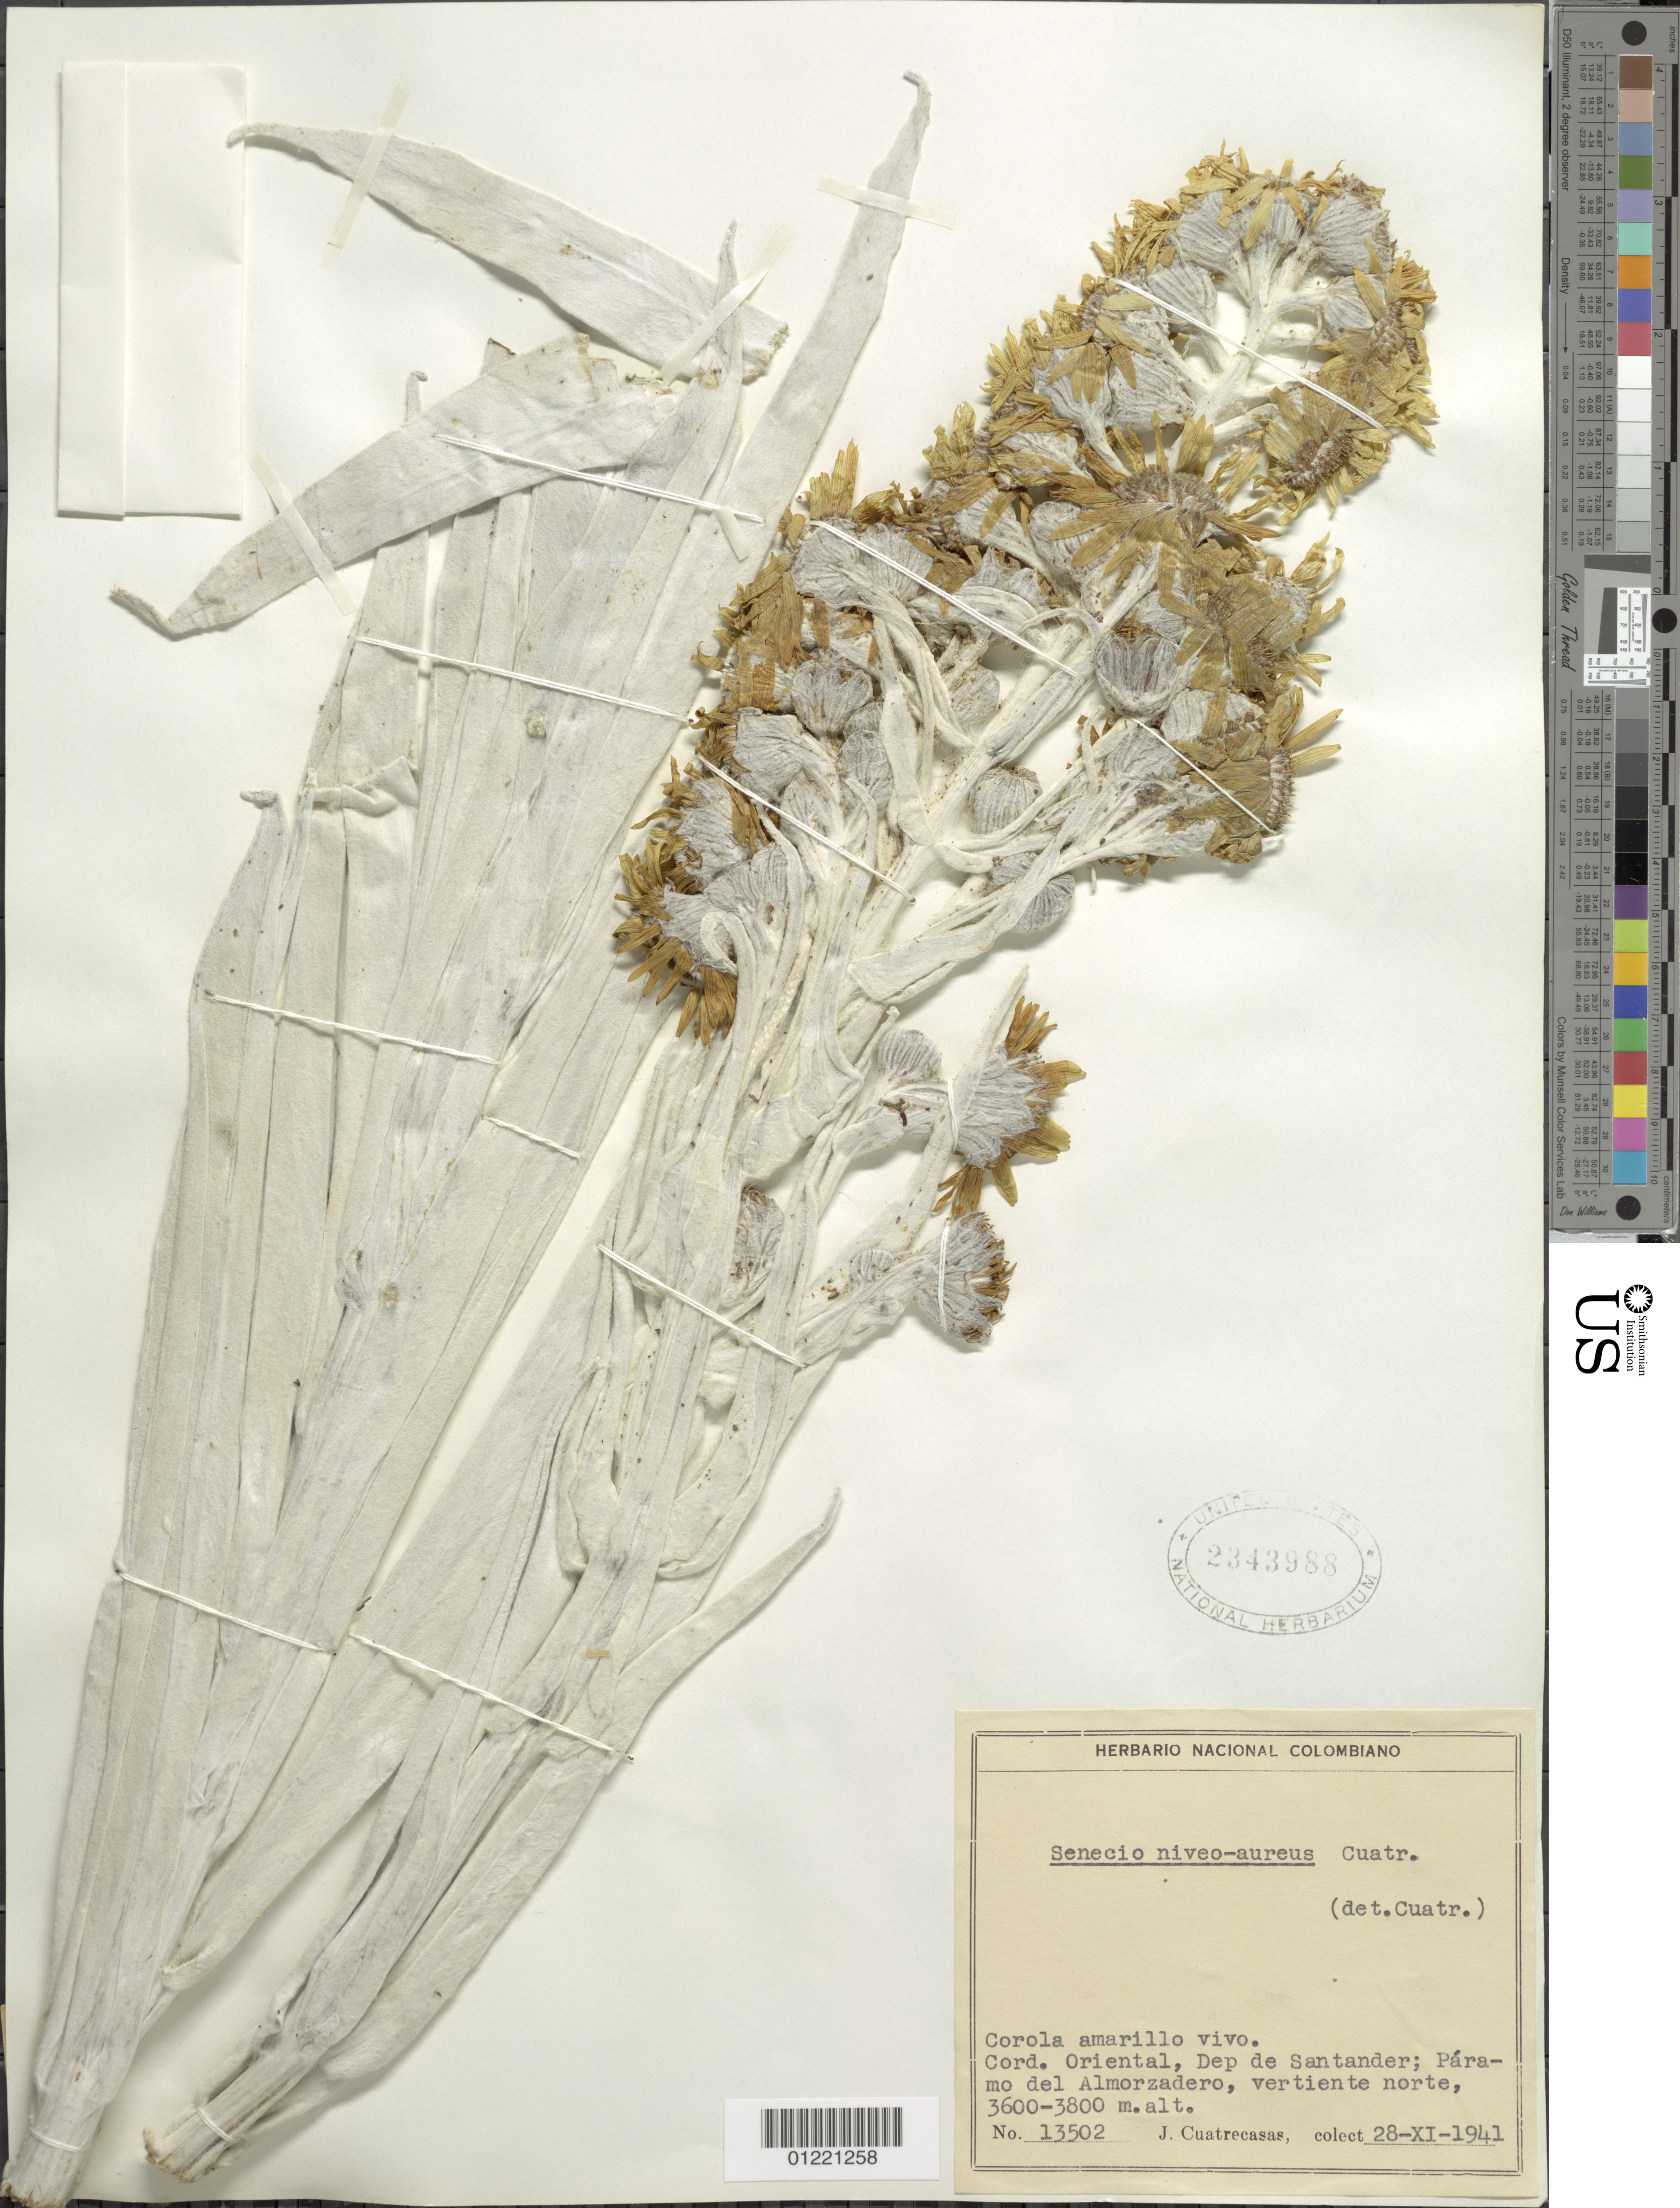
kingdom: Plantae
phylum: Tracheophyta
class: Magnoliopsida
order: Asterales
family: Asteraceae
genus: Senecio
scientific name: Senecio niveo-aureus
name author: Cuatrec.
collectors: J. Cuatrecasas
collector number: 13502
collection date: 1941-11-28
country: Colombia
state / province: Santander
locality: Cordillera Oriental, Páramo del Almorzadero, vertiente norte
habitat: paramo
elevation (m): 3600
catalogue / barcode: US 2343988